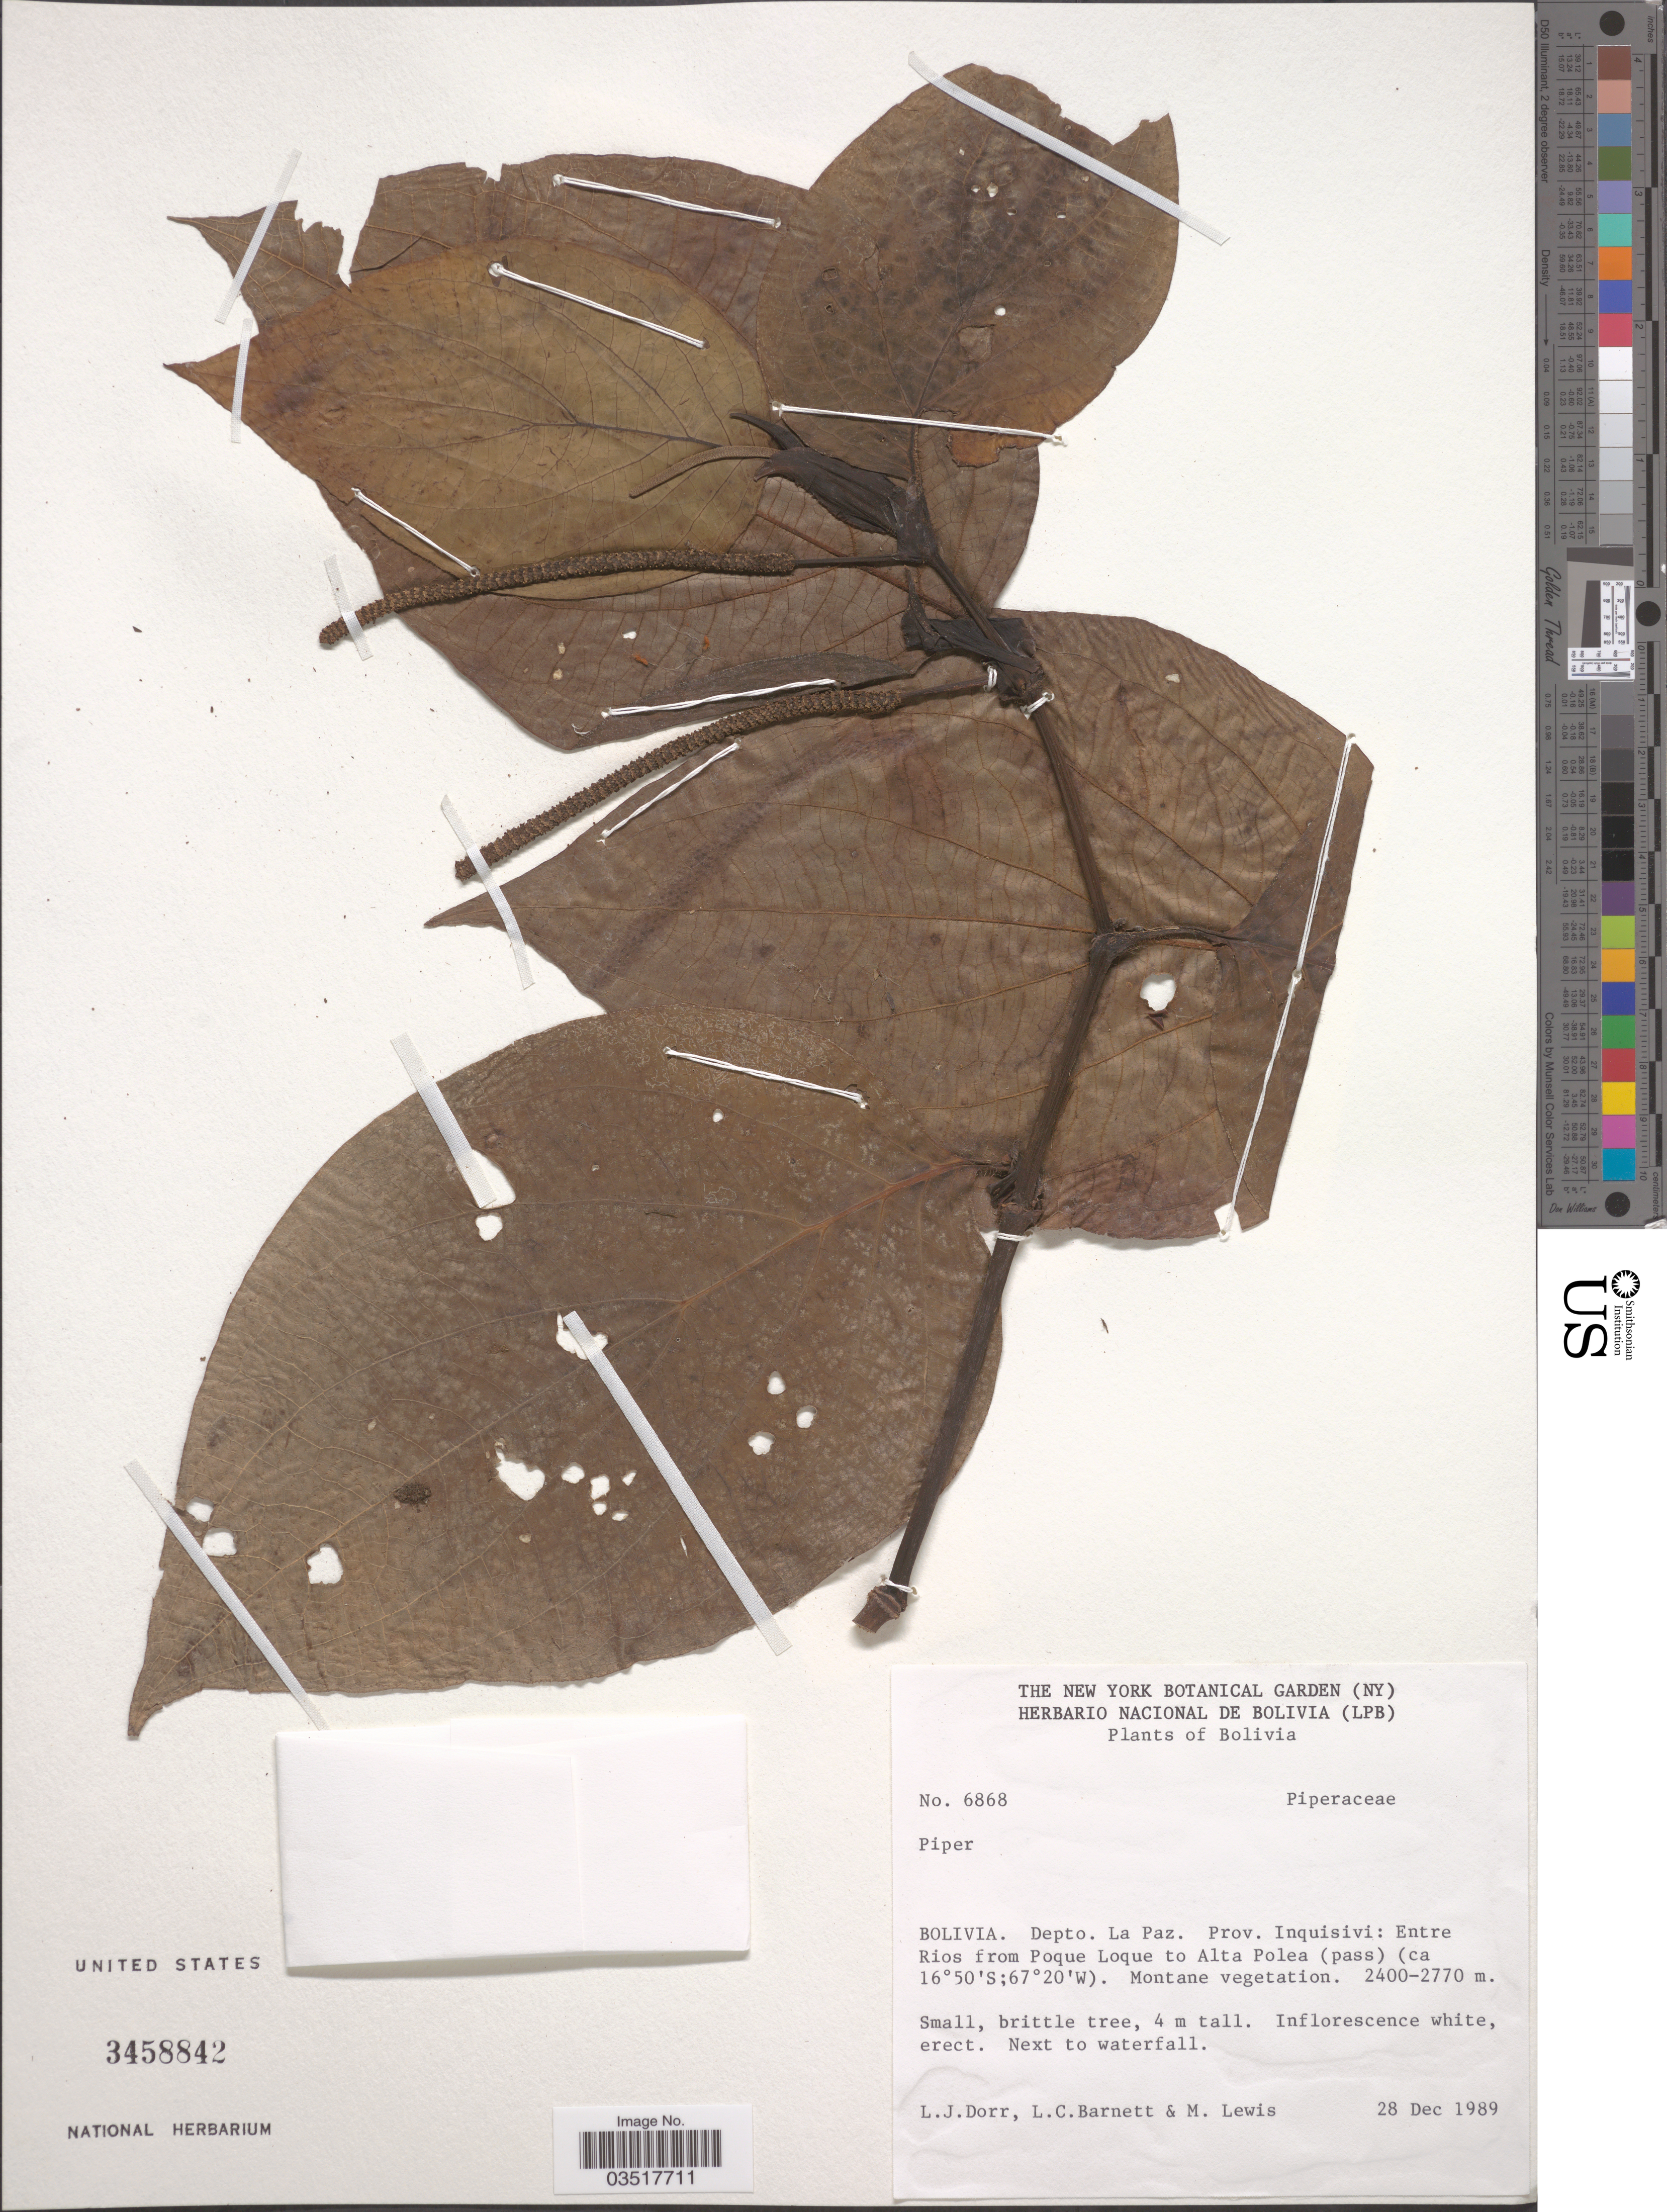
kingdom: Plantae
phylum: Tracheophyta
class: Magnoliopsida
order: Piperales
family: Piperaceae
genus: Piper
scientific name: Piper sp.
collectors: L. J. Dorr, L. C. Barnett & M. Lewis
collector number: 6868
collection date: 1989-12-28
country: Bolivia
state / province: La Paz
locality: Depto. La Paz. Prov. Inquisivi: Entre Rios from Poque Loque to Alta Polea (pass).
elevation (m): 2400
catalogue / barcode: US 3458842